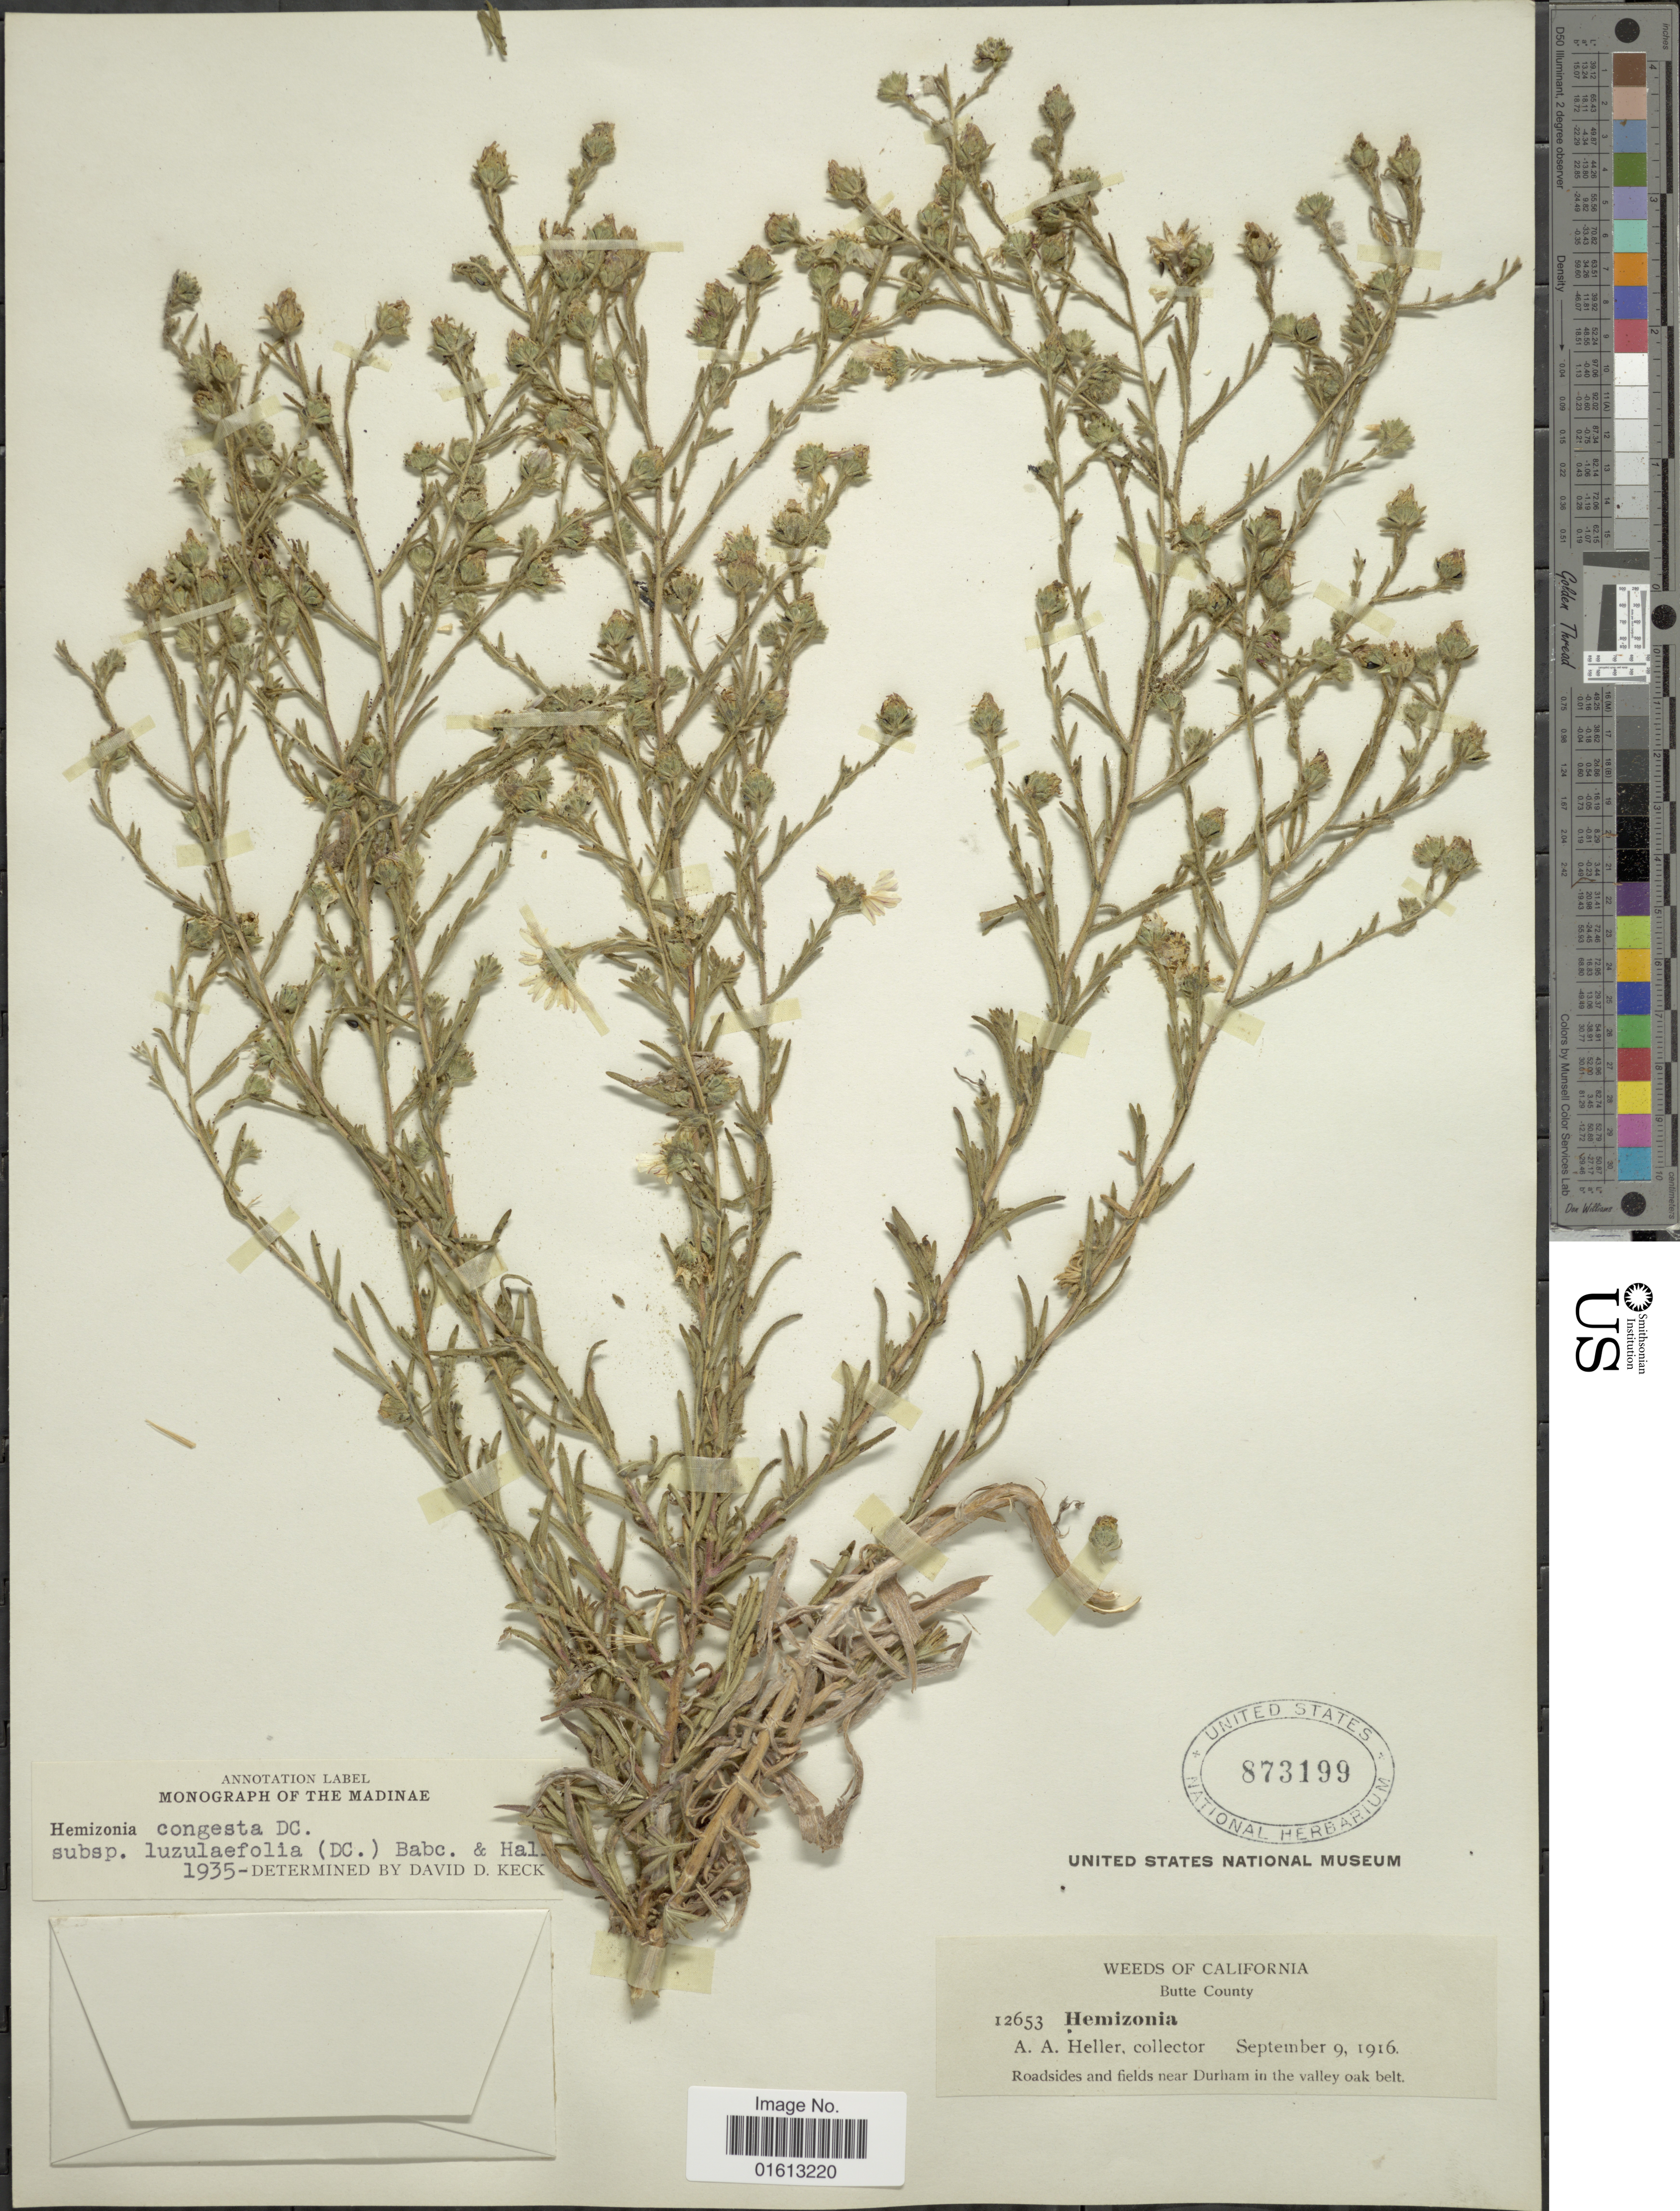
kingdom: Plantae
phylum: Tracheophyta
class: Magnoliopsida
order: Asterales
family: Asteraceae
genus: Hemizonia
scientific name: Hemizonia congesta subsp. luzulaefolia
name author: (DC.) Babc. & H.M. Hall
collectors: A. A. Heller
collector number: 12653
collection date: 1916-09-09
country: United States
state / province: California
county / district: Butte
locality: Butte County, roadsides and fields near Durham in the valley Oak belt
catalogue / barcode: US 873199